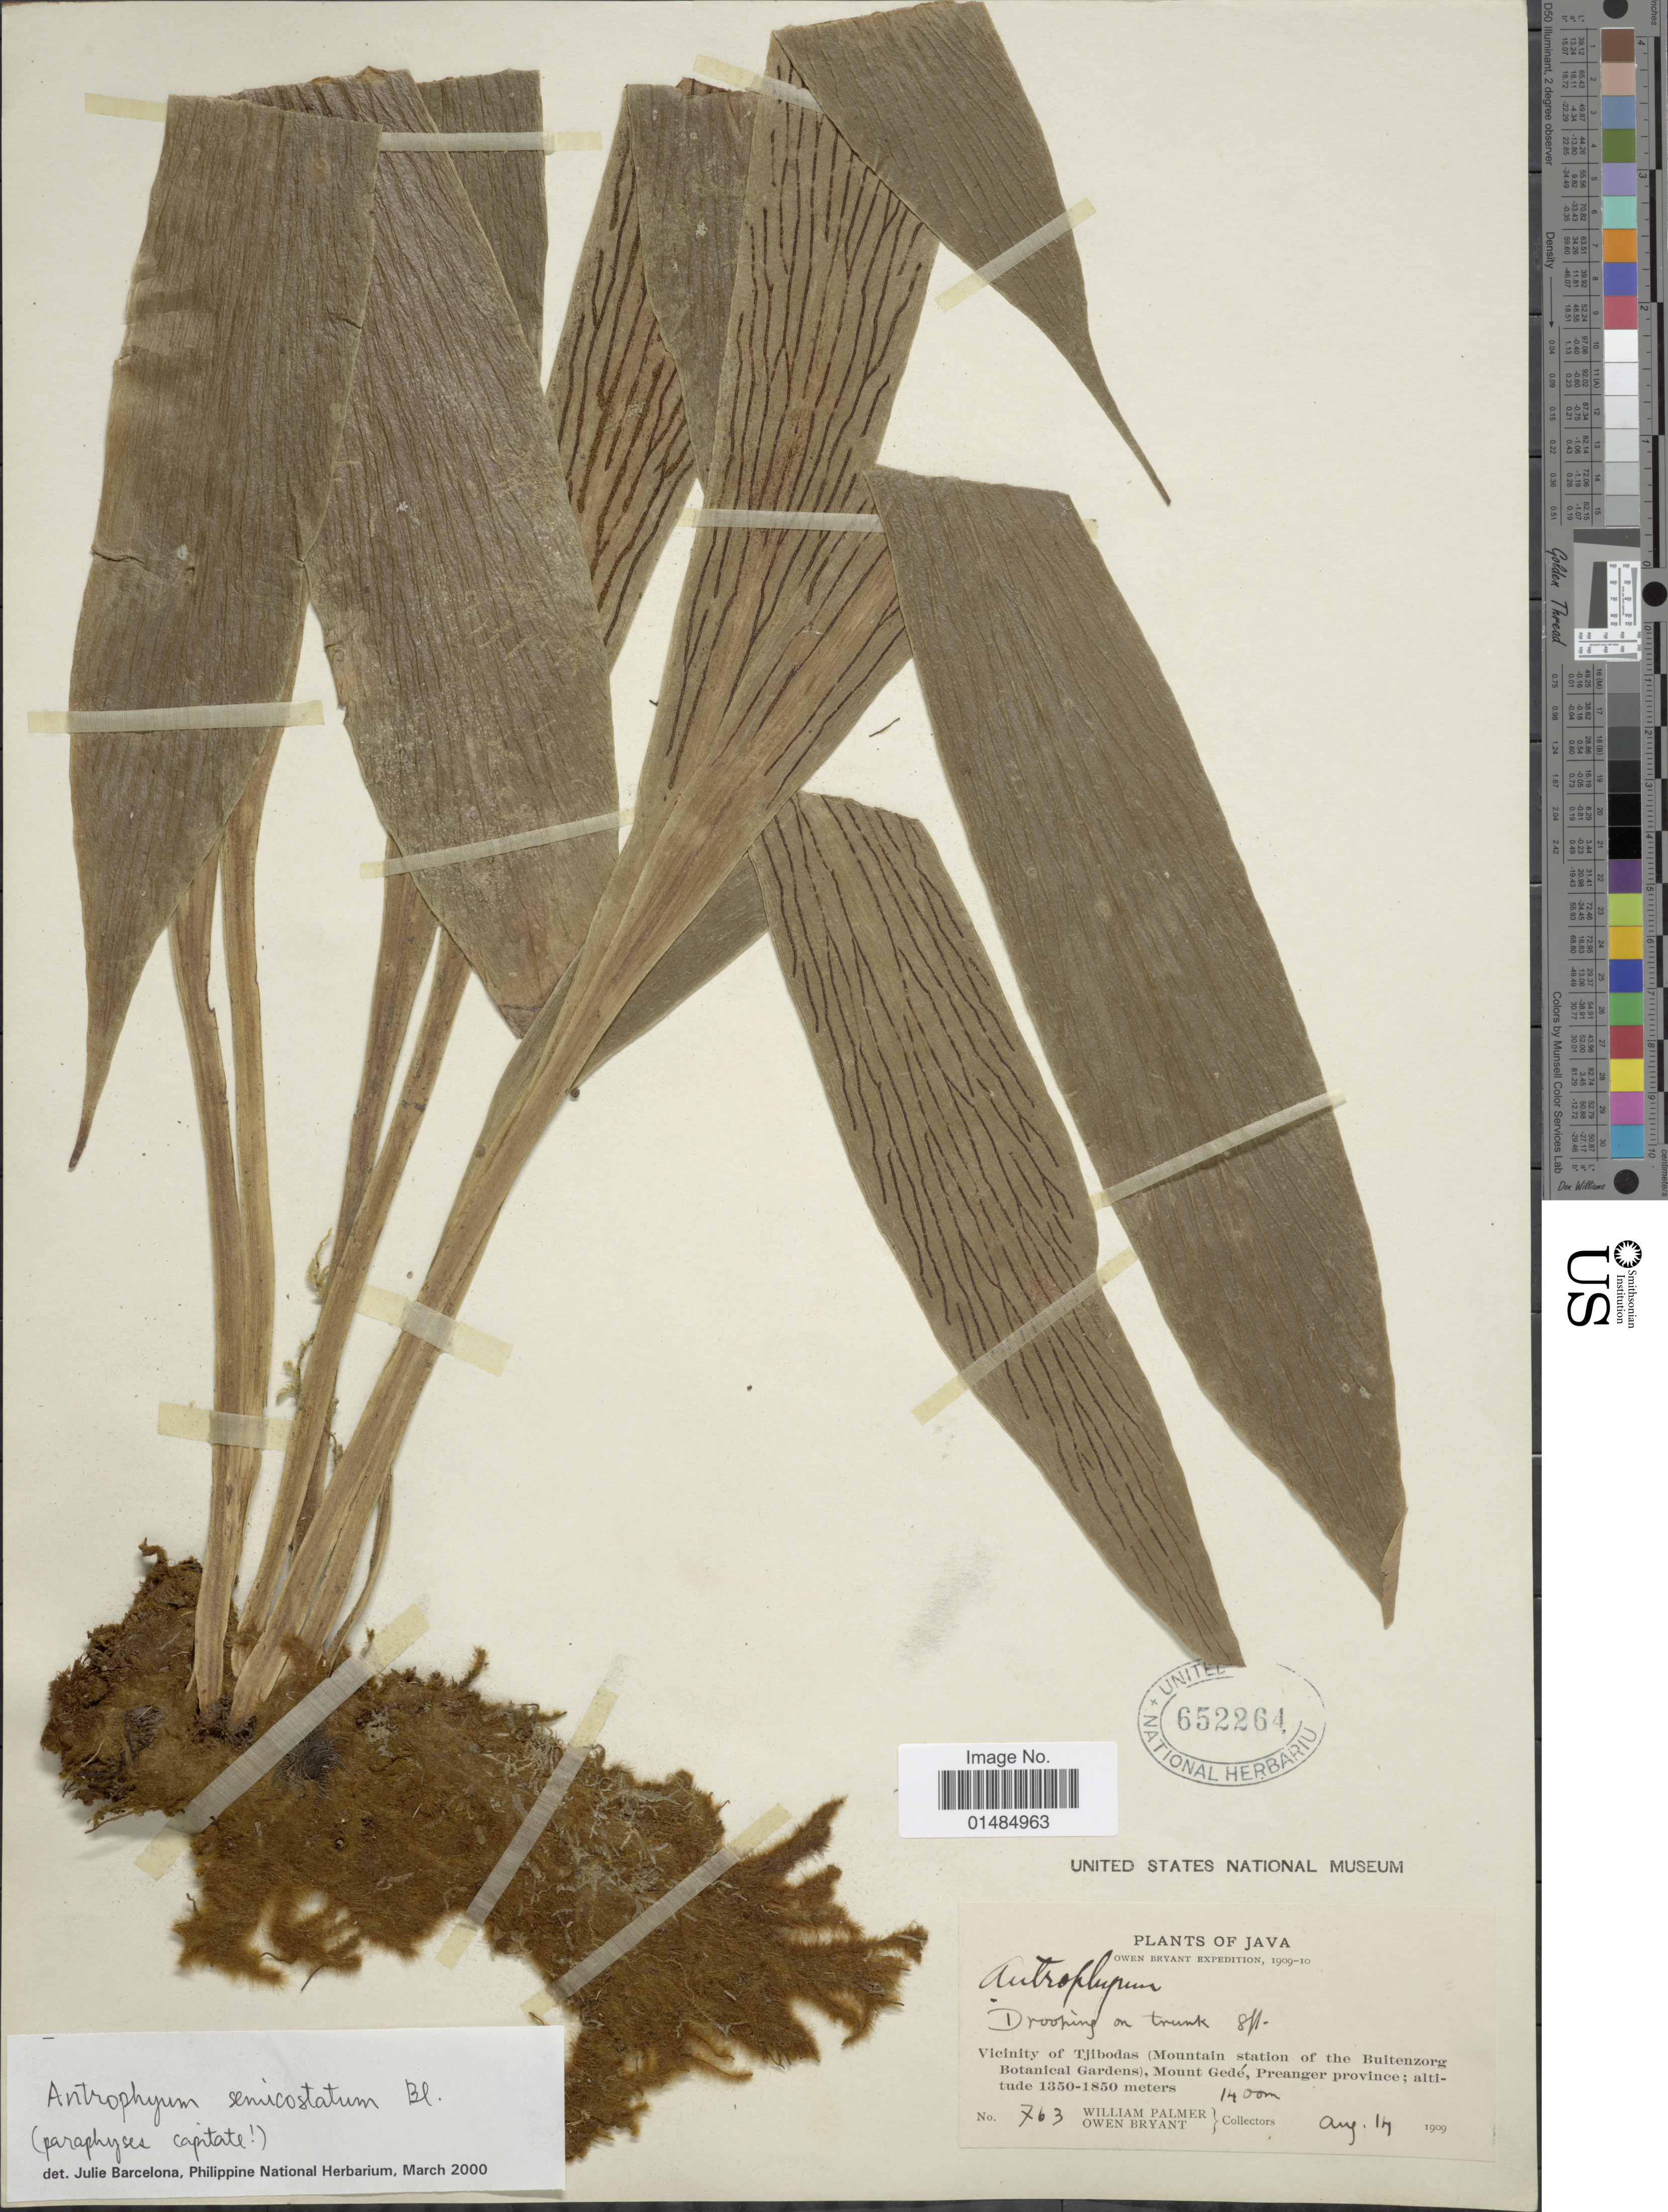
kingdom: Plantae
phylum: Tracheophyta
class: Polypodiopsida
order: Polypodiales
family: Pteridaceae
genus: Antrophyum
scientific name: Antrophyum semicostatum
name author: Blume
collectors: W. Palmer & O. Bryant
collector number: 763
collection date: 1909-08-14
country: Indonesia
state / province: Java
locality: Vicinity of Tjibodas (Mountain station of the Buitenzorg Botanical Gardens), Mount Gedé, Preanger province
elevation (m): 1400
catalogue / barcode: US 652264